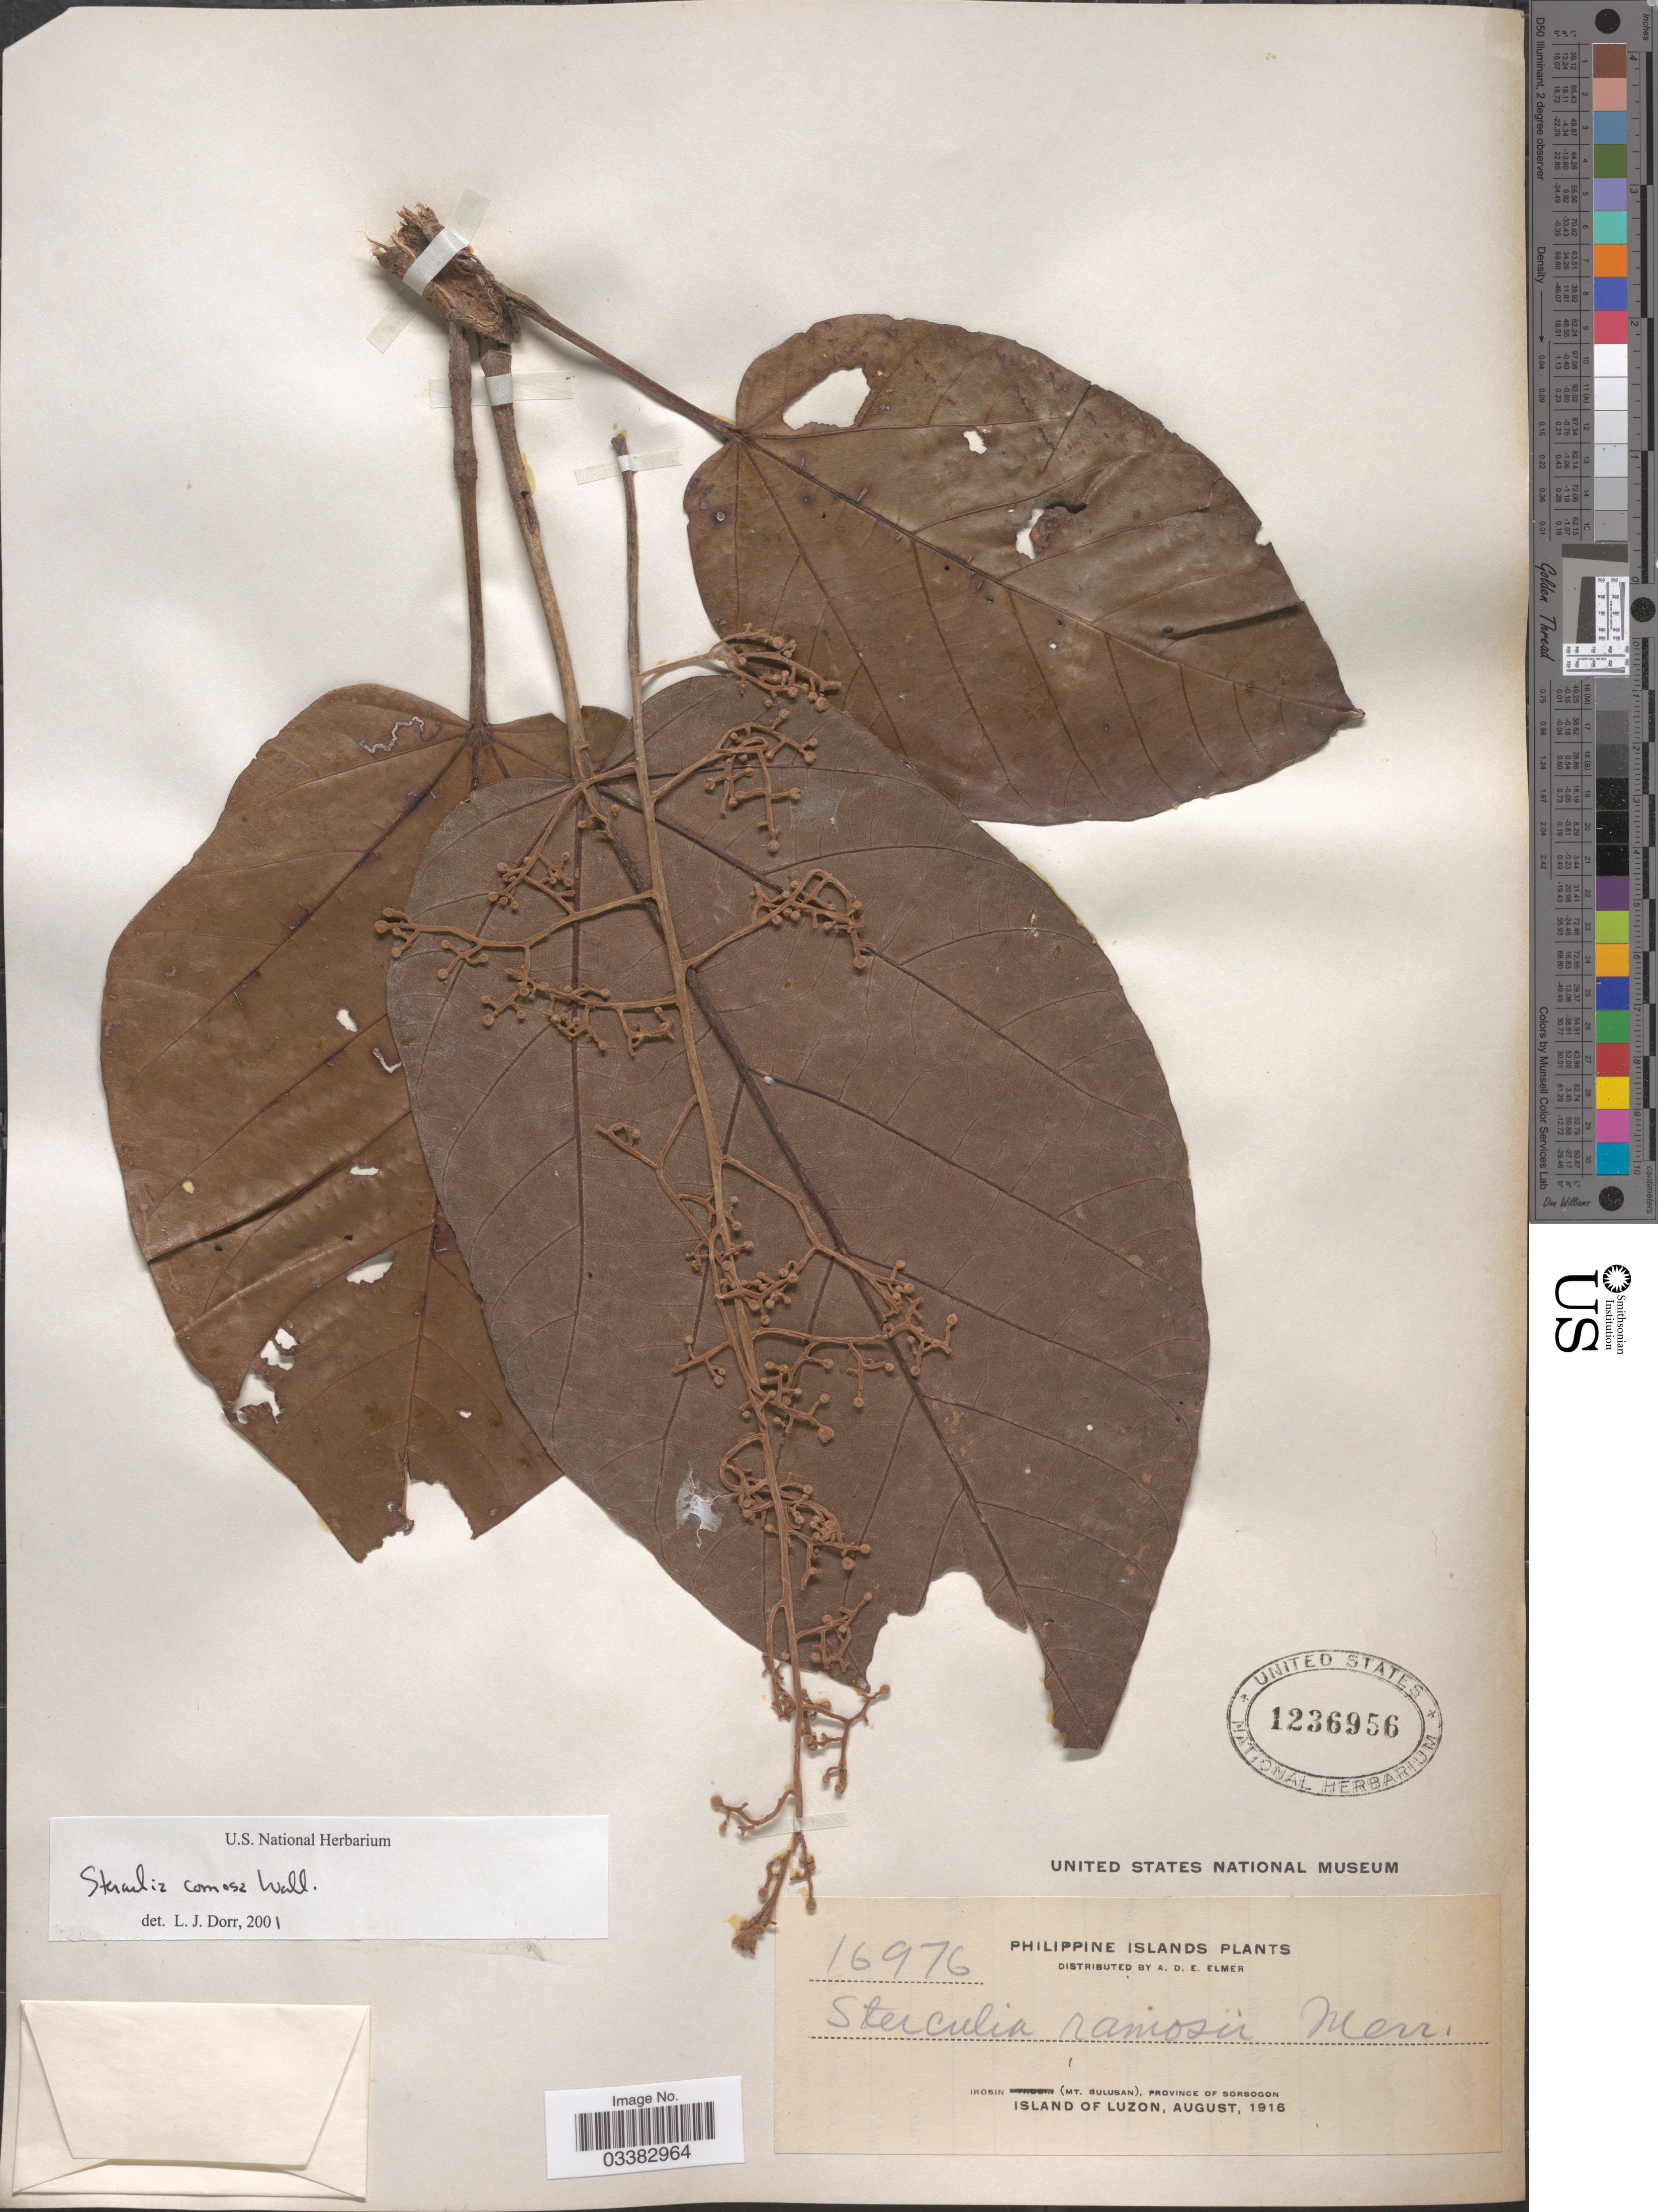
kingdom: Plantae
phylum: Tracheophyta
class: Magnoliopsida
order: Malvales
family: Malvaceae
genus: Sterculia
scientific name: Sterculia comosa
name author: Wall.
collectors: A. D. E. Elmer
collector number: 16976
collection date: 1916-08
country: Philippines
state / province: Bicol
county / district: Sorsogon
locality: Philippine Islands, Irosin (Mt. Bulusan), Province of Sorsogon, Island of Luzon.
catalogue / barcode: US 1236956